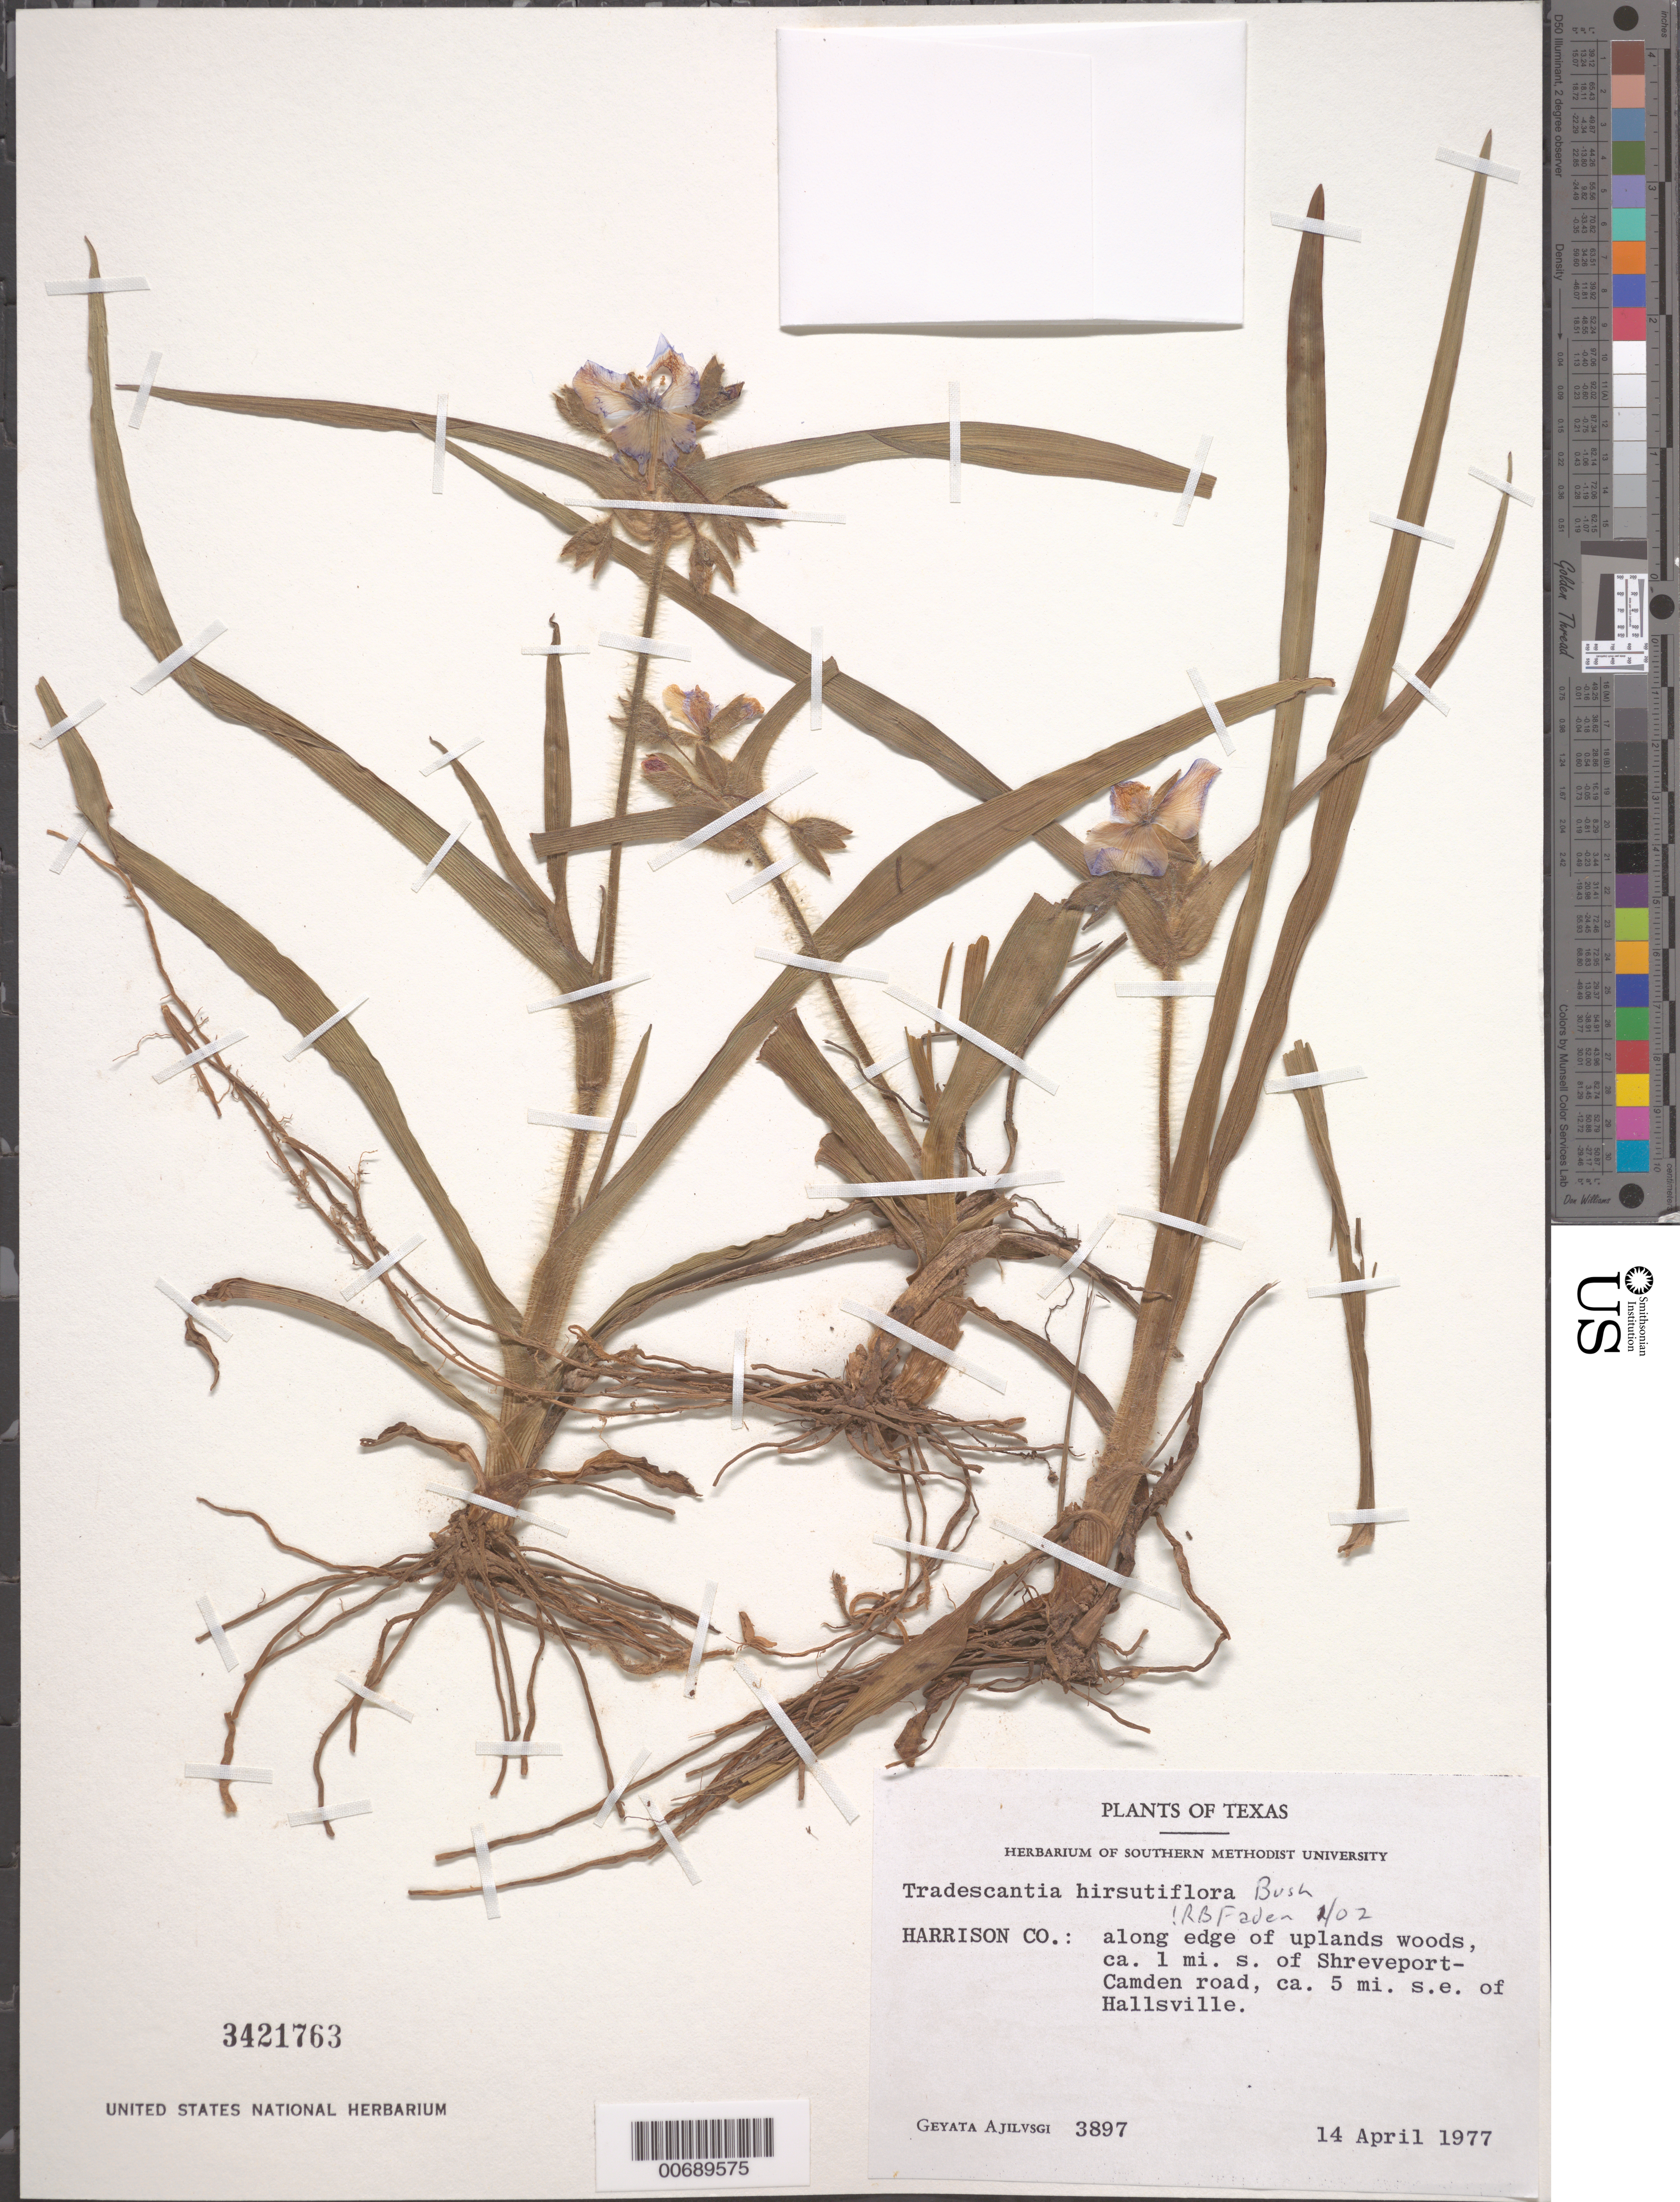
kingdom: Plantae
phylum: Tracheophyta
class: Liliopsida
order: Commelinales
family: Commelinaceae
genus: Tradescantia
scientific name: Tradescantia hirsutiflora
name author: Bush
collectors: G. Ajilvsgi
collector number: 3897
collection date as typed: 14 Apr 1977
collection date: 1977-04-14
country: United States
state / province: Texas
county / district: Harrison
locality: S of Shreveport-Camden Road, SE of Hallsville.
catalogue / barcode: US 3421763